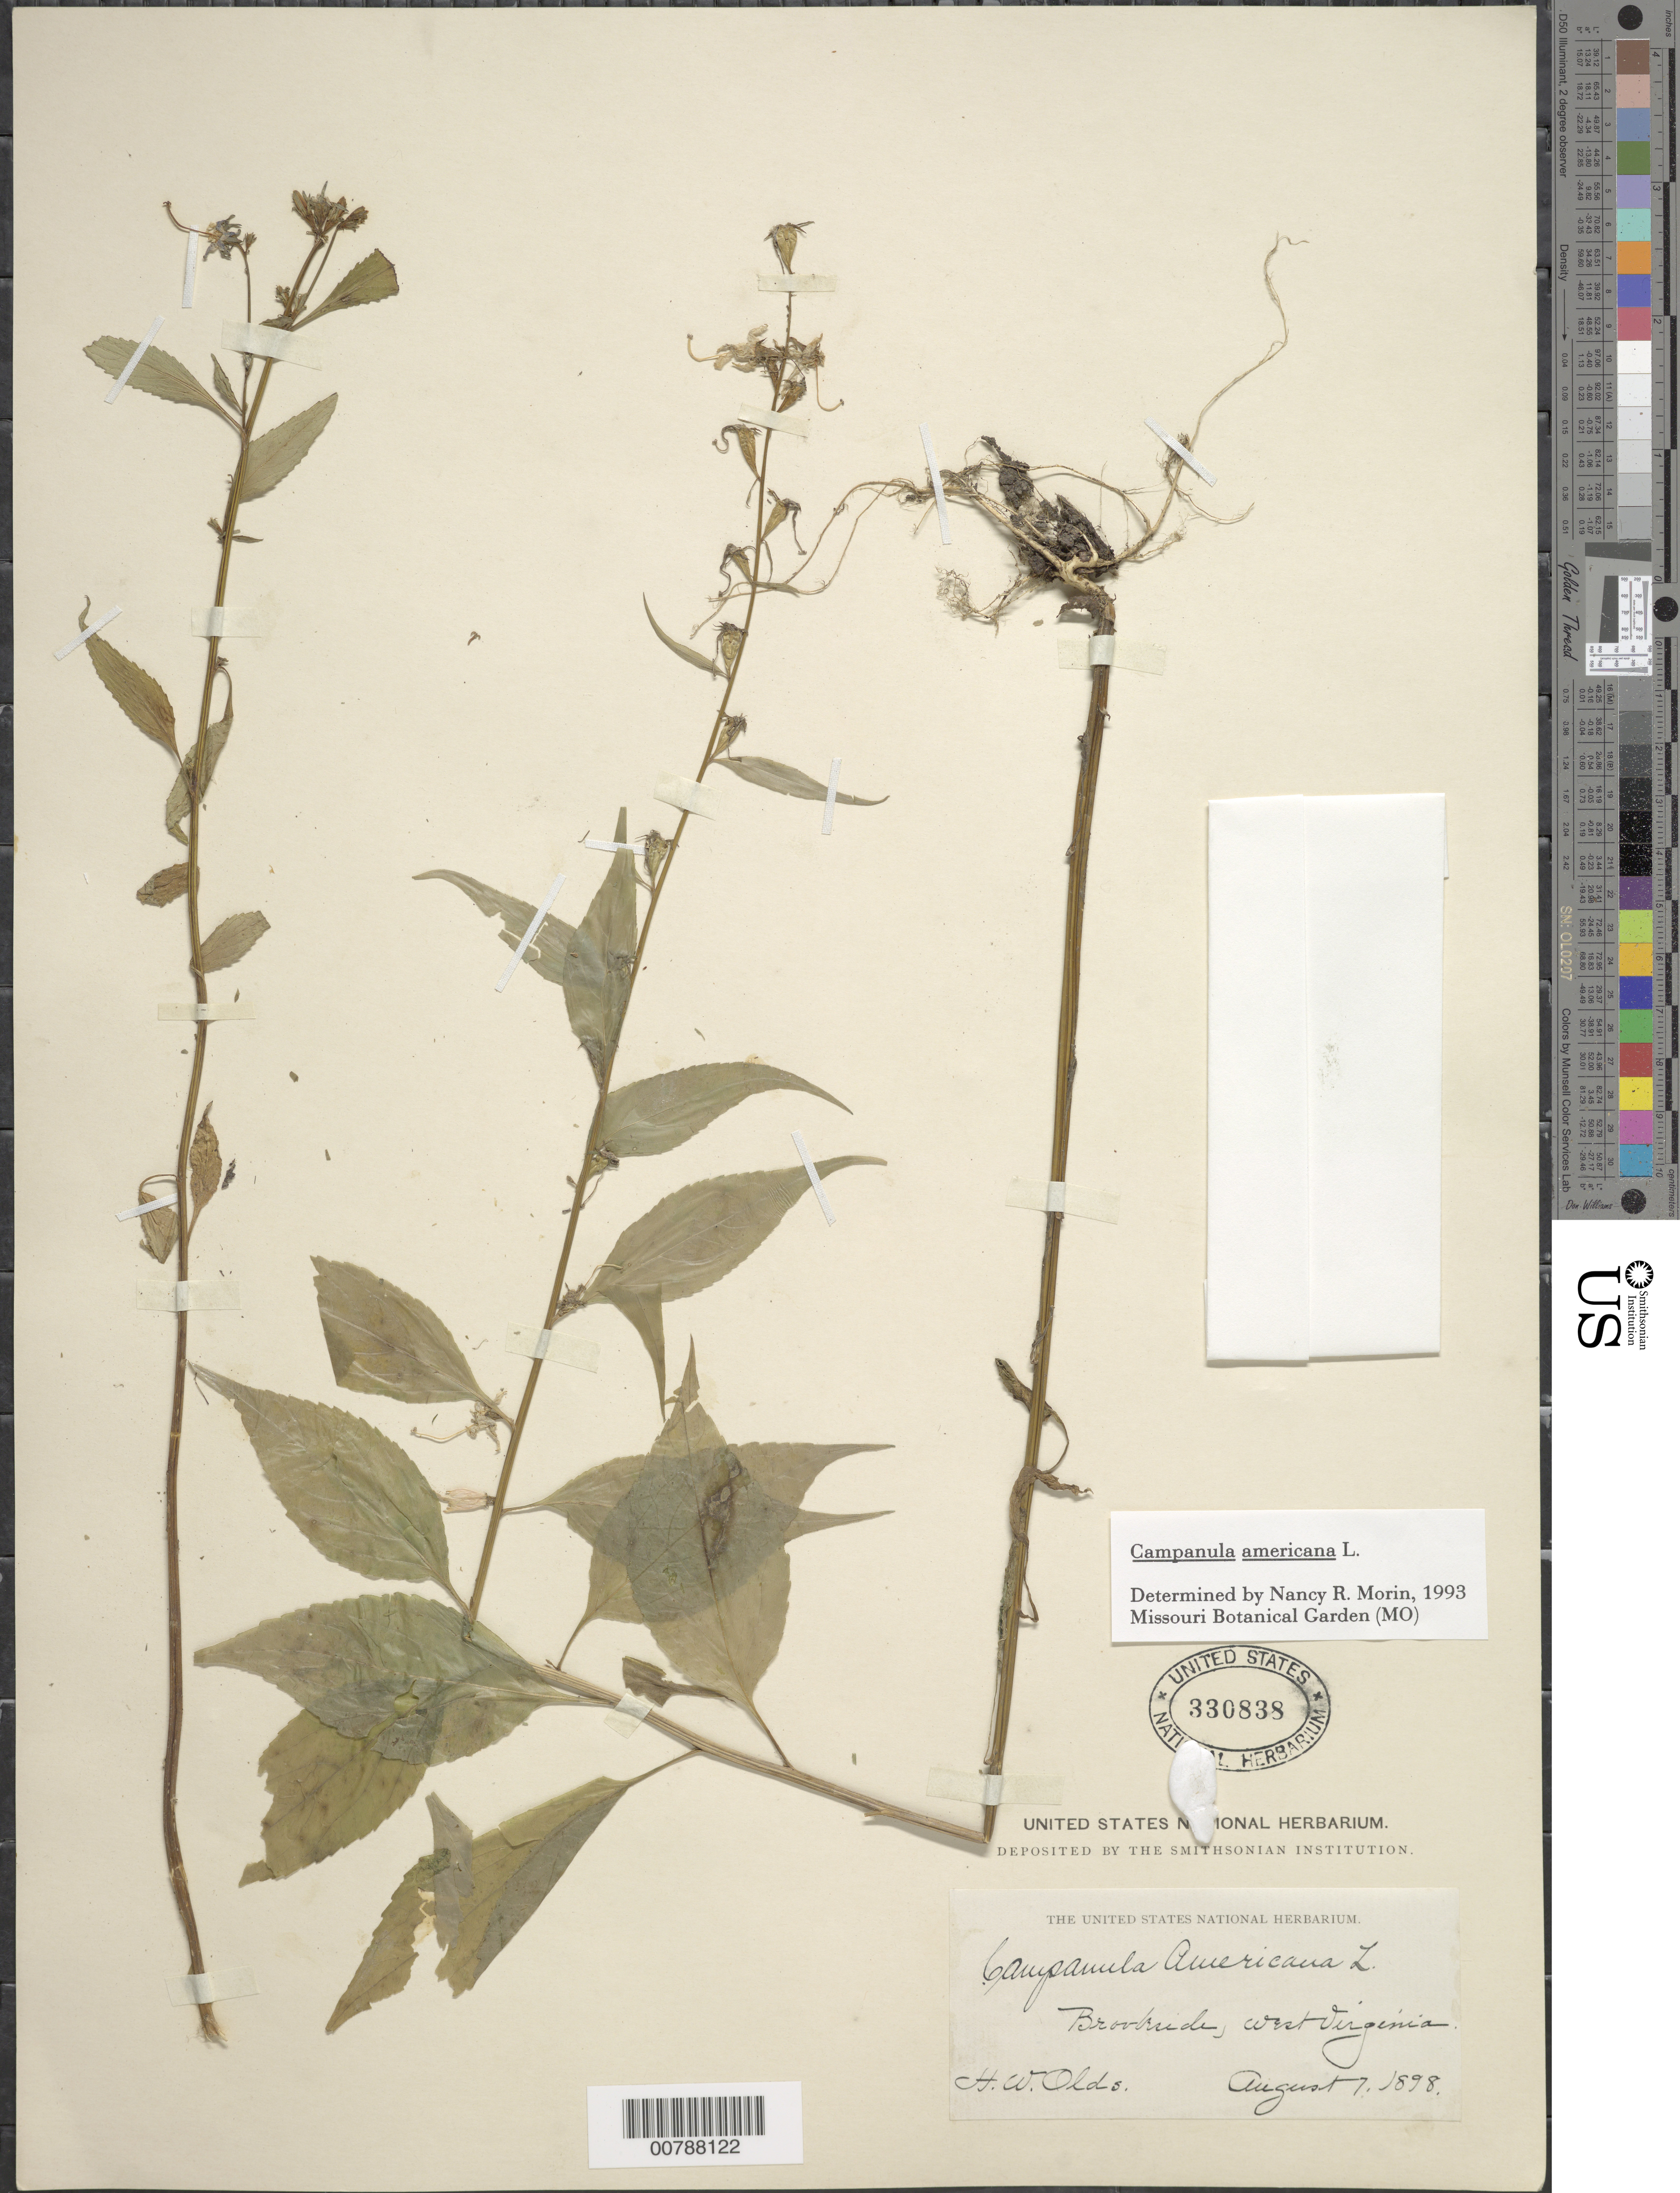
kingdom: Plantae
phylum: Tracheophyta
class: Magnoliopsida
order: Asterales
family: Campanulaceae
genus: Campanula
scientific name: Campanula americana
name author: L.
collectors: H. W. Olds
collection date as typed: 07 Aug 1898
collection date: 1898-08-07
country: United States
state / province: West Virginia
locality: Brookside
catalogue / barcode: US 330838